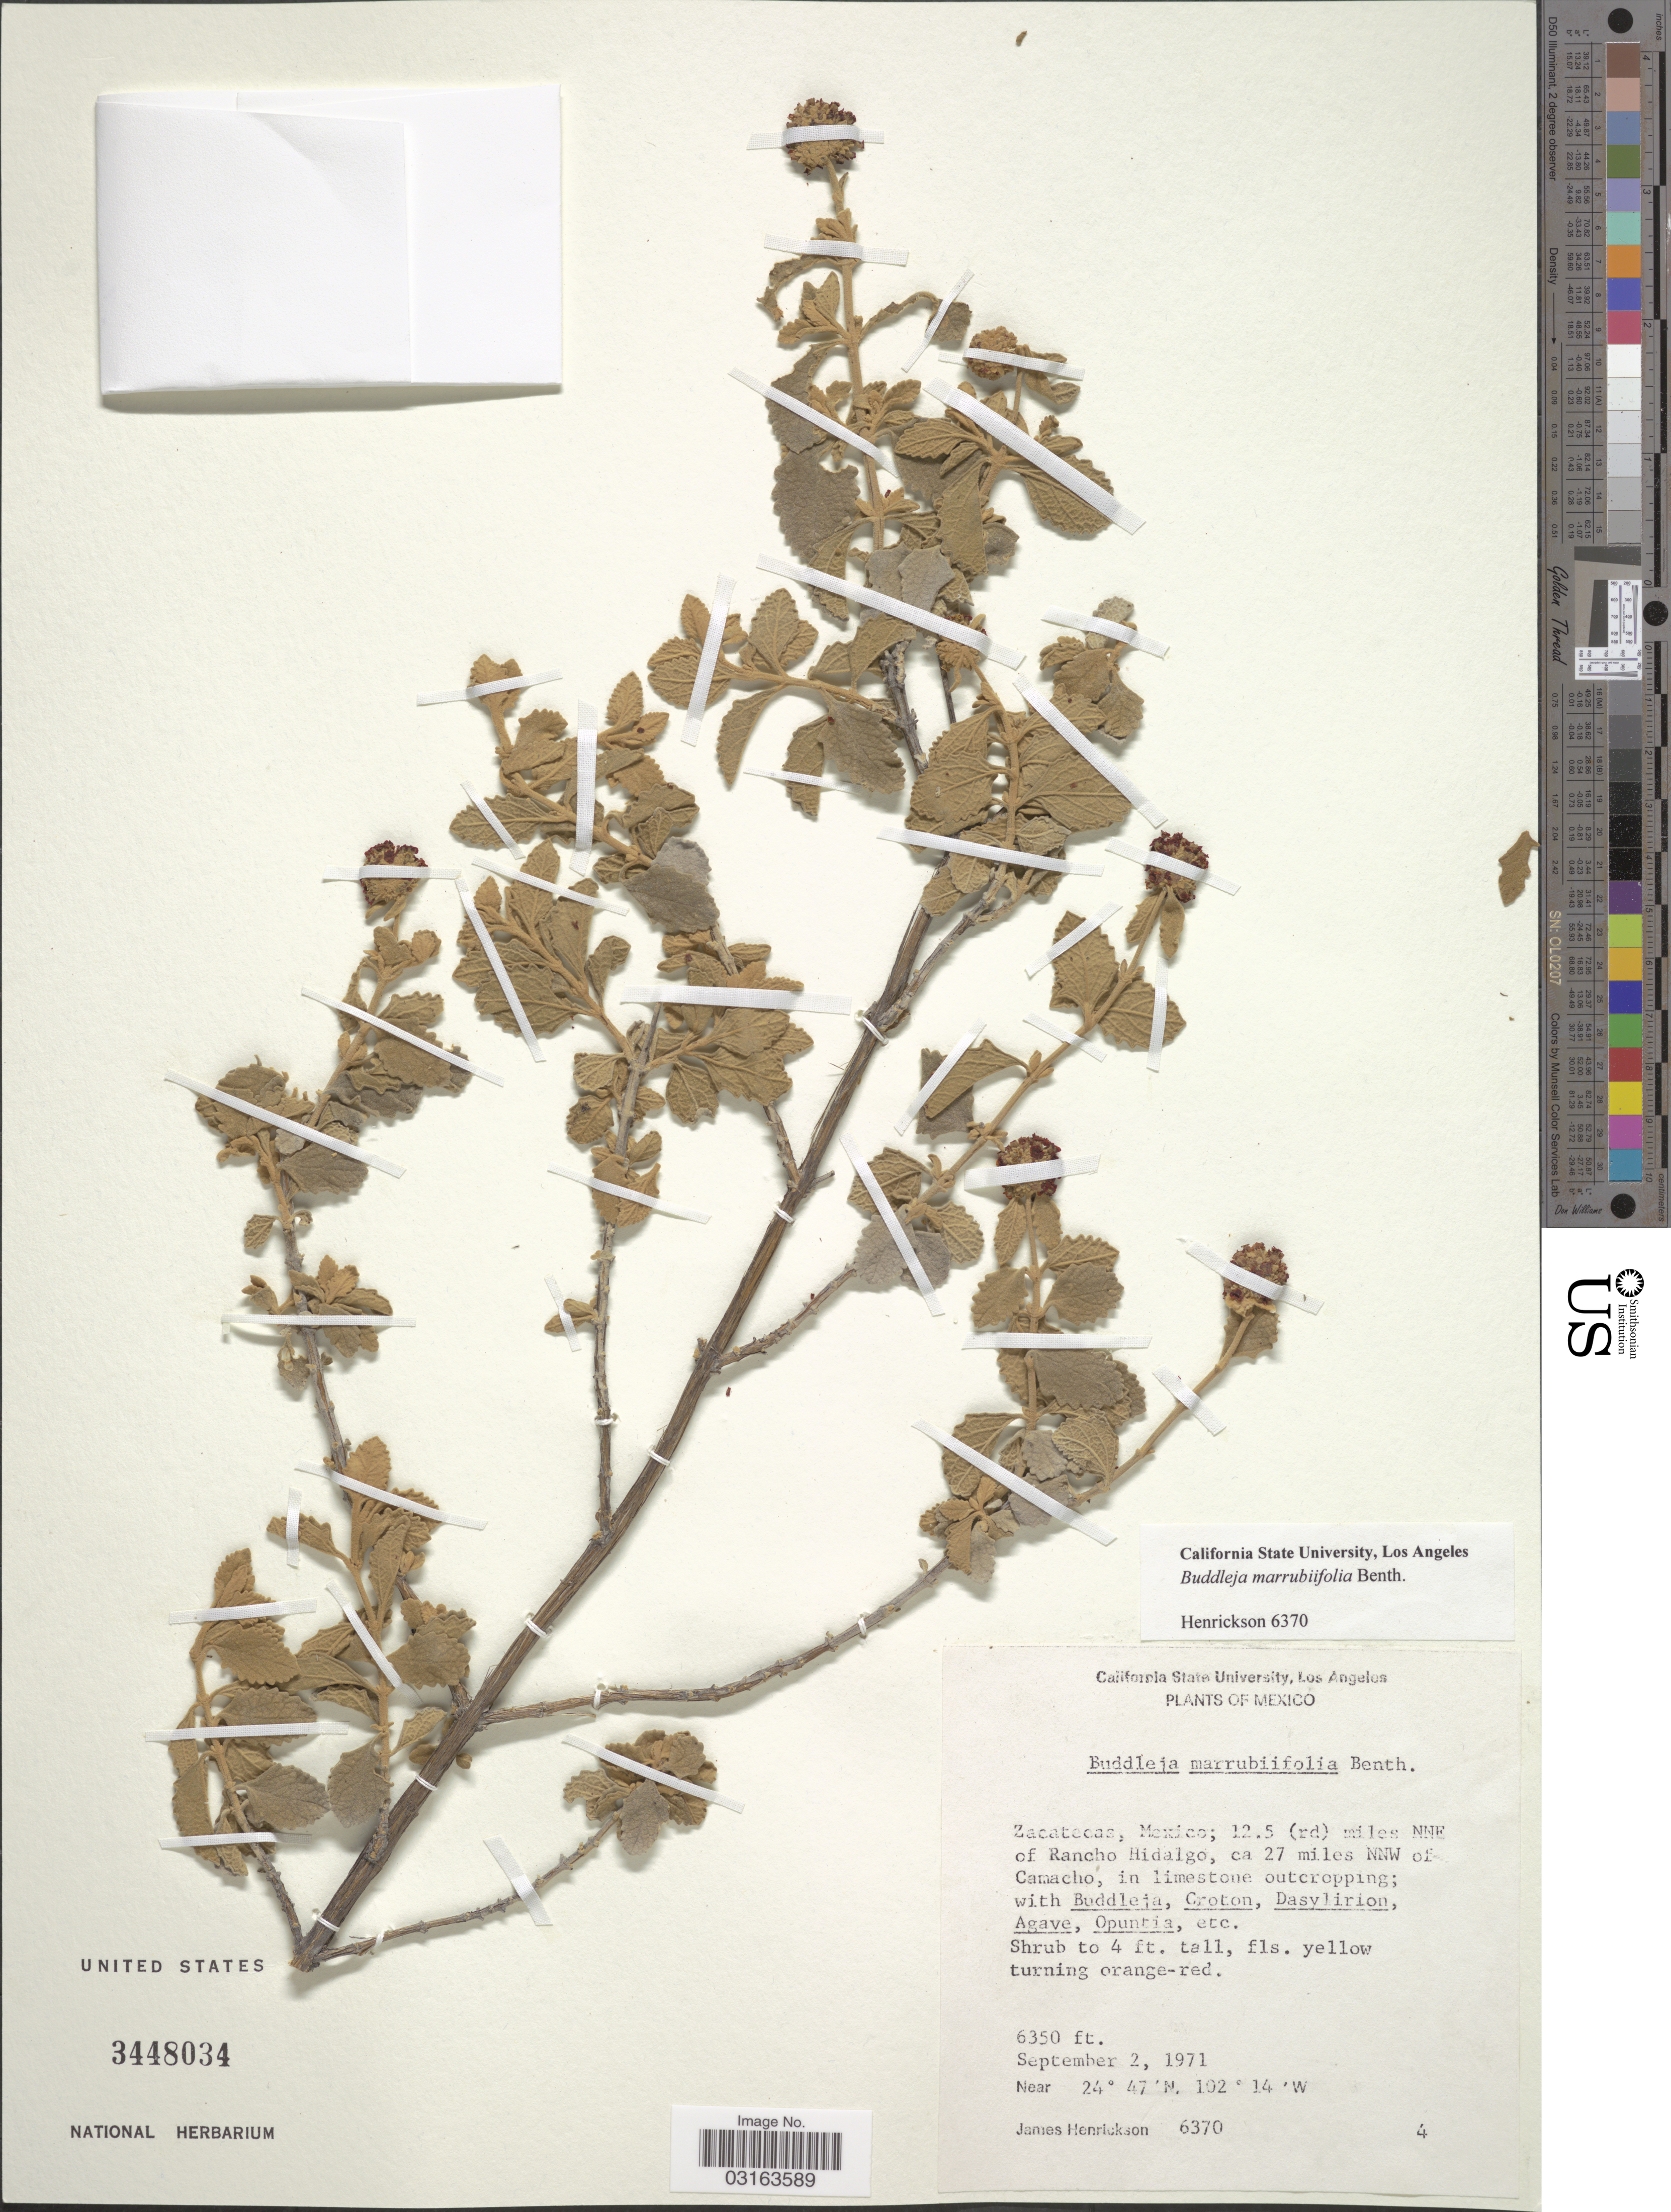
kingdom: Plantae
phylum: Tracheophyta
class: Magnoliopsida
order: Lamiales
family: Scrophulariaceae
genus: Buddleja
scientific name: Buddleja marrubiifolia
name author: Benth.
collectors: J. Henrickson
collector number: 6370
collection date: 1971-09-02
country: Mexico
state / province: Zacatecas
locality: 12.5 (rd) miles NNE of Rancho Hidalgo, ca 27 miles NNW of Camacho.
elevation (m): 1935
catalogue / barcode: US 3448034